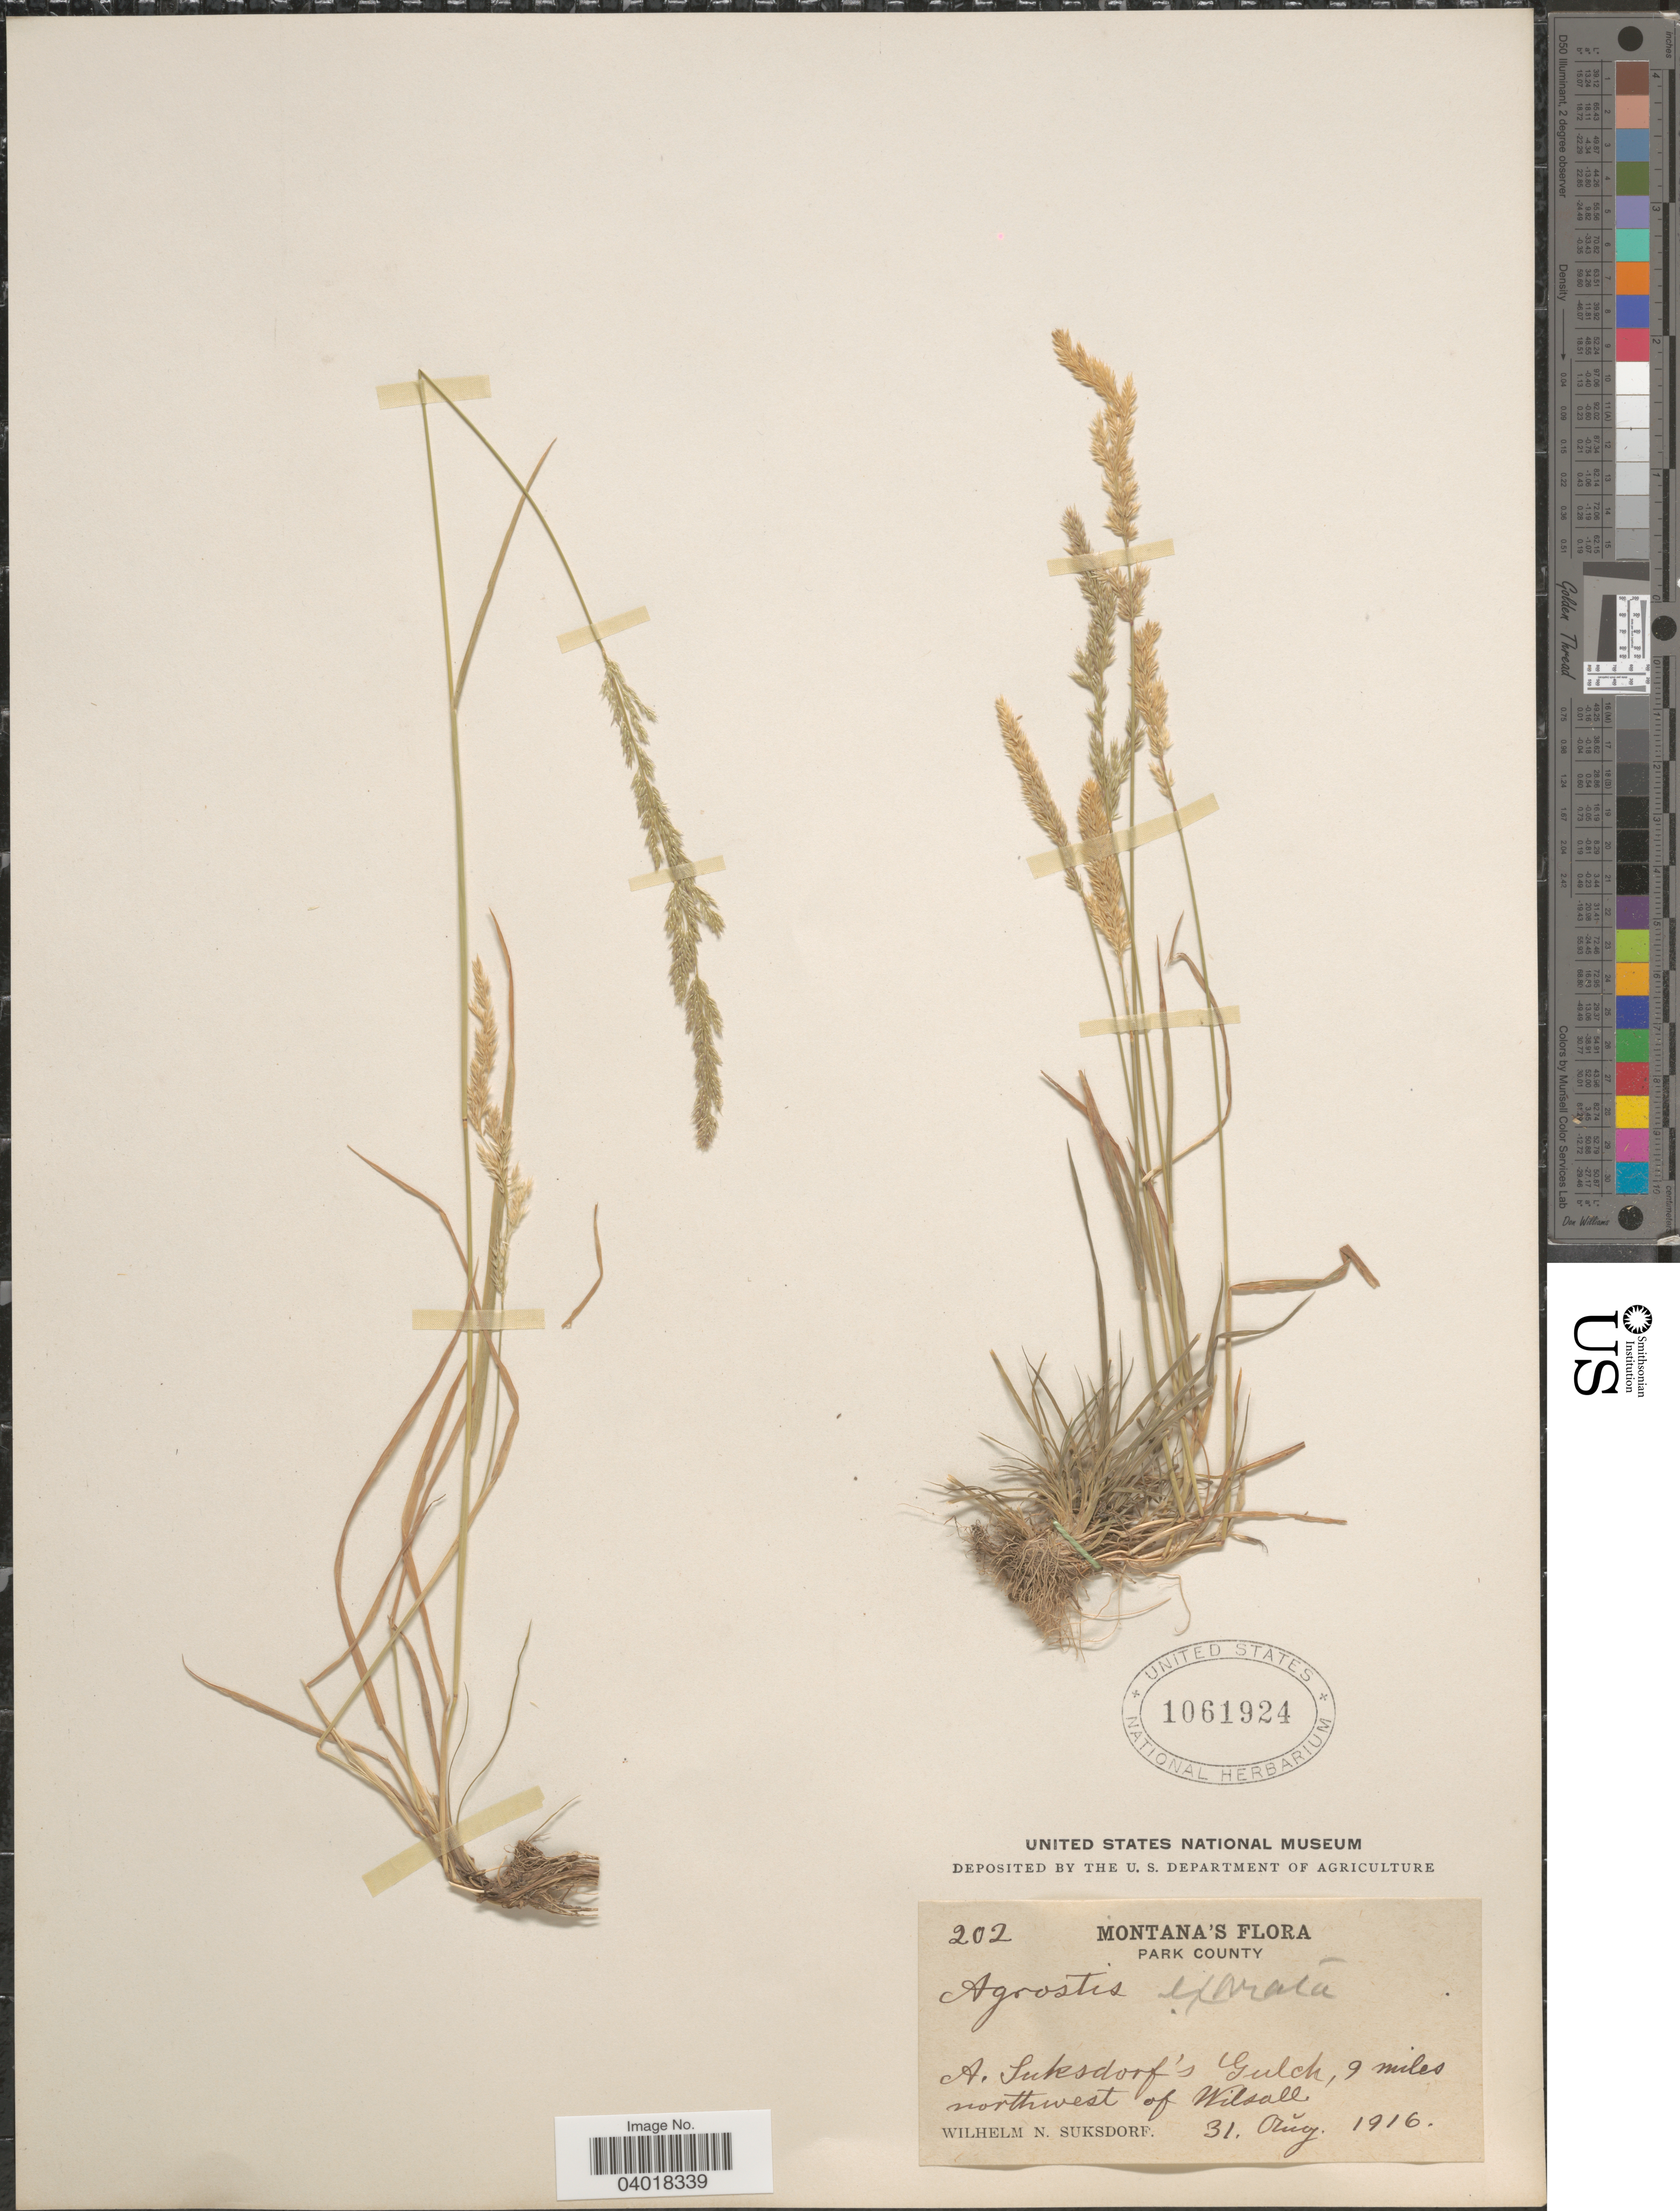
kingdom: Plantae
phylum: Tracheophyta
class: Liliopsida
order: Poales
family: Poaceae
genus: Agrostis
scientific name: Agrostis exarata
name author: Trin.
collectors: W. N. Suksdorf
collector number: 202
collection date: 1916-08-31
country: United States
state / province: Montana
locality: Park County. A. Suksdorf's Gulch, 9 miles northwest of Wilsall.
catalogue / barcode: US 1061924